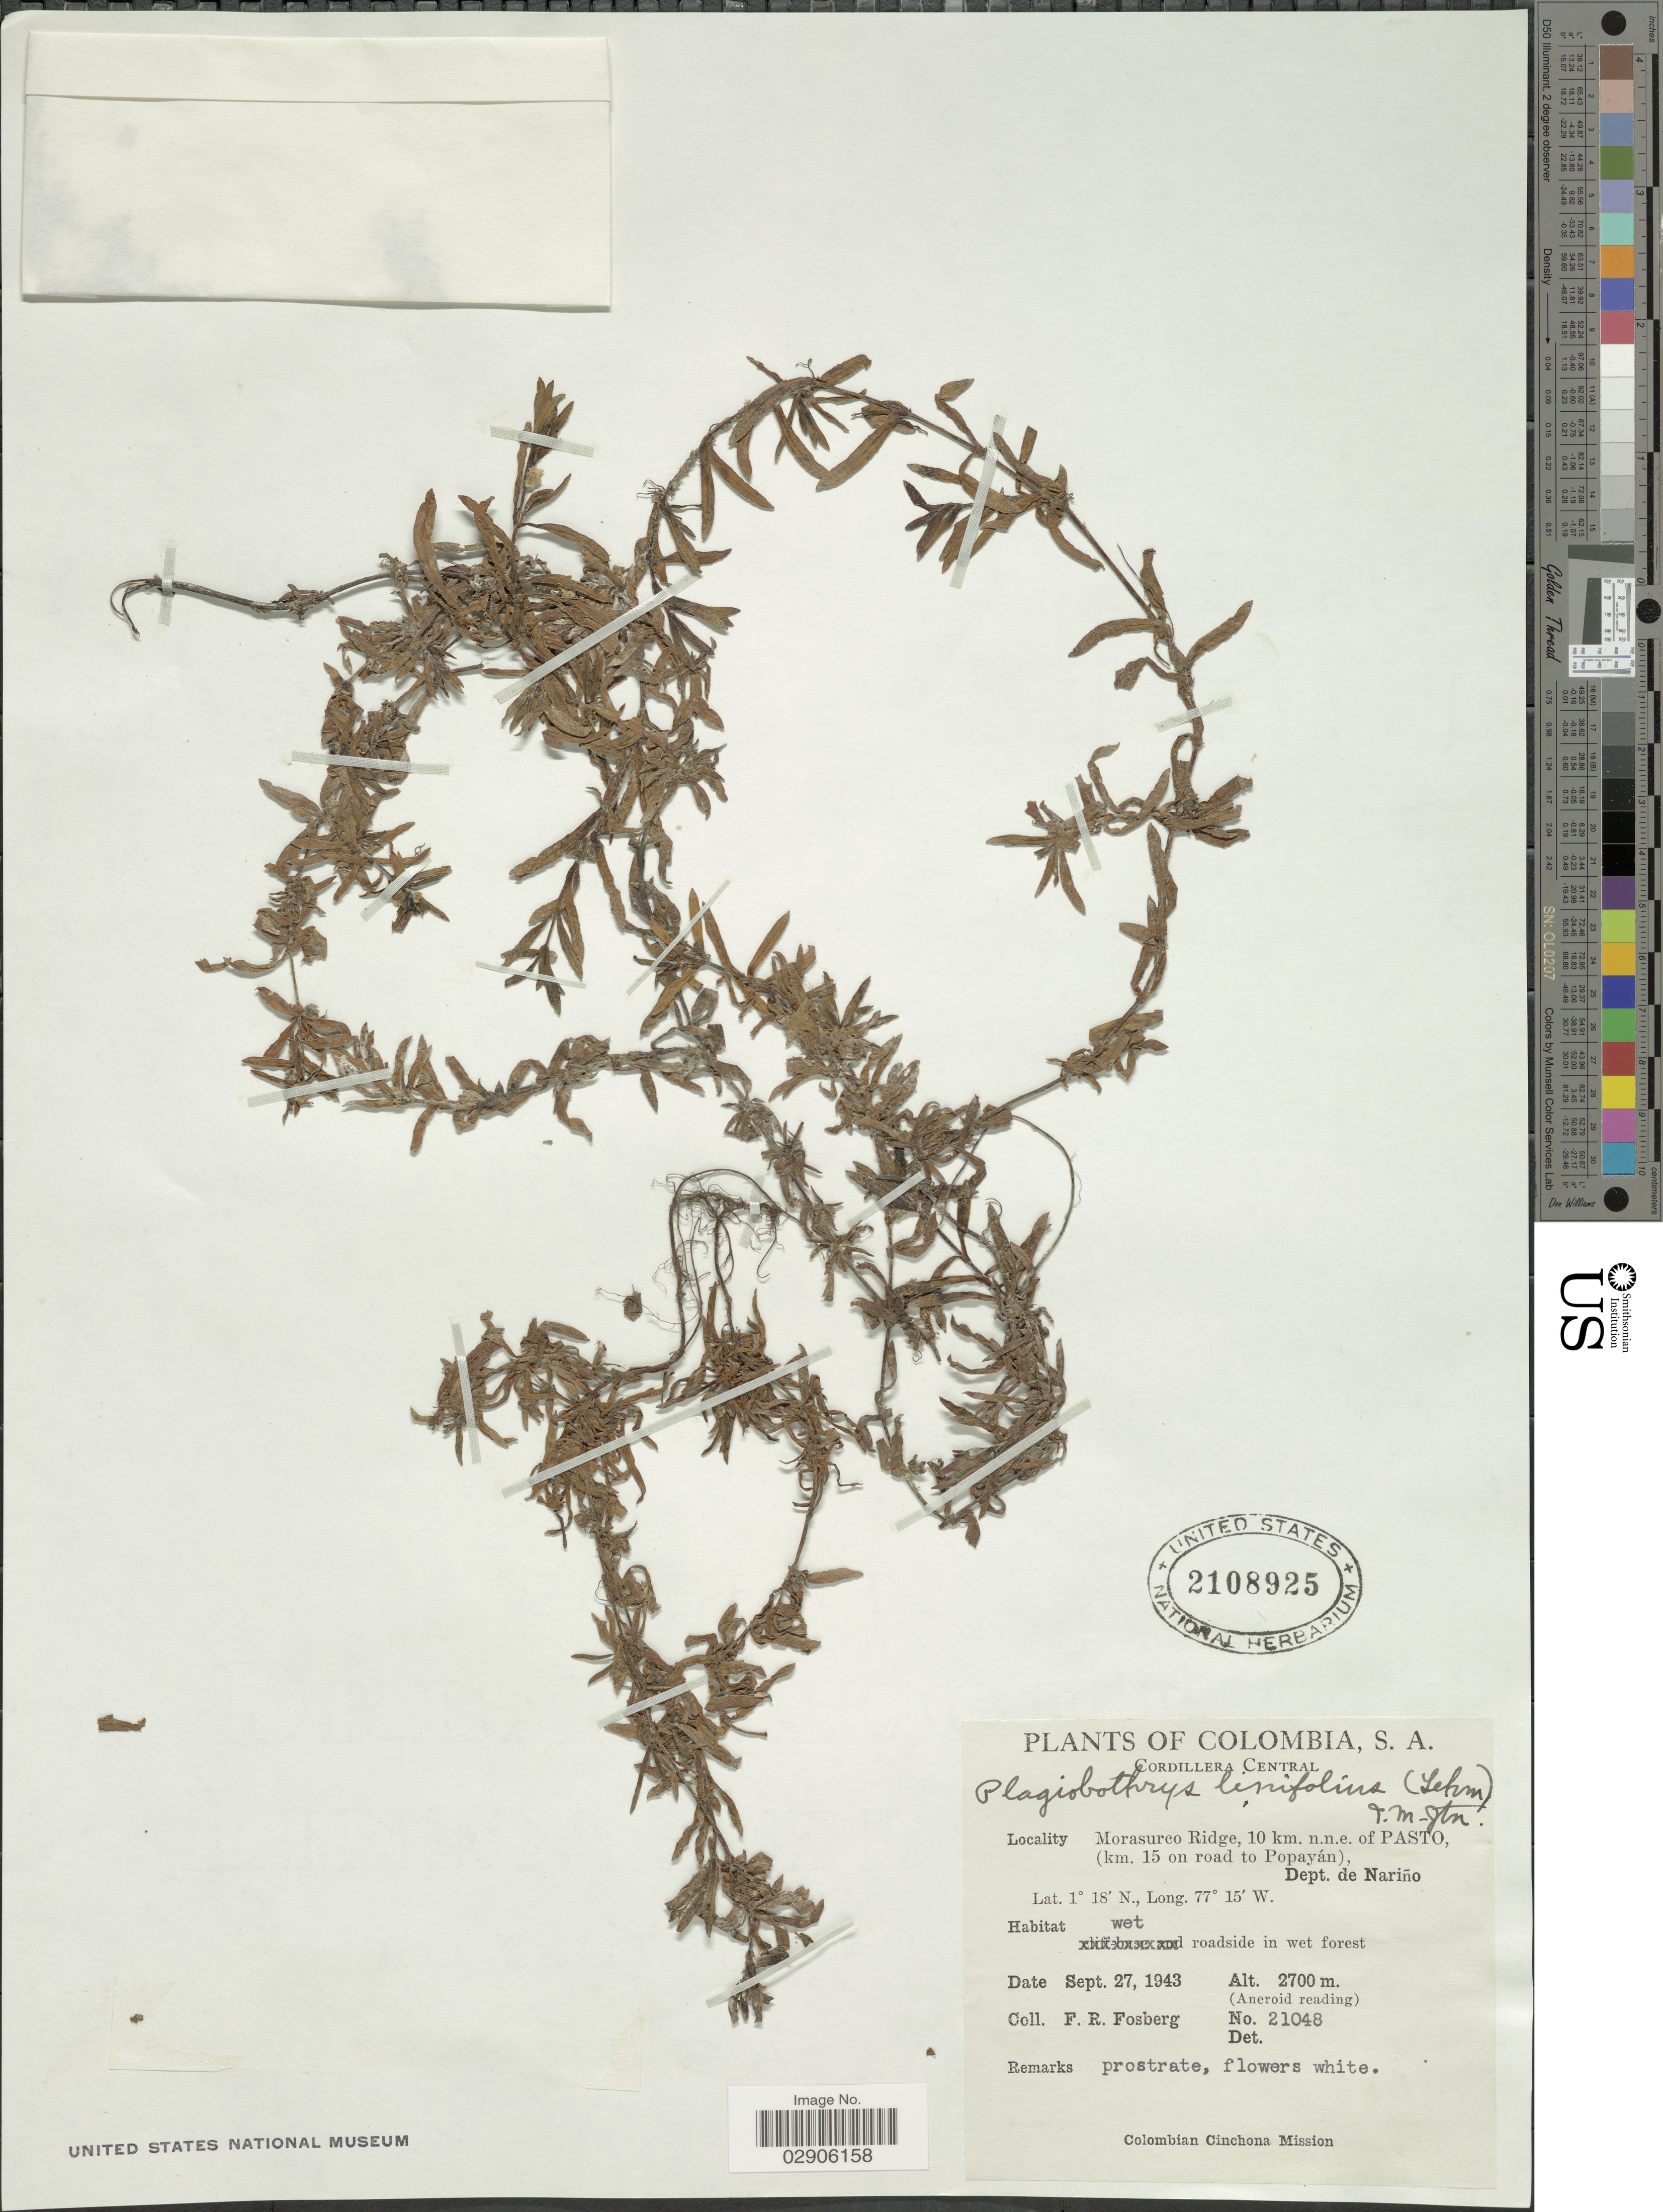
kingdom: Plantae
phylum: Tracheophyta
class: Magnoliopsida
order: Boraginales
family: Boraginaceae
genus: Plagiobothrys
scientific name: Plagiobothrys linifolius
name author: (Willd. ex Lehm.) I.M. Johnst.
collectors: F. R. Fosberg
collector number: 21048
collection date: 1943-09-27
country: Colombia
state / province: Nariño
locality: Cordillera Central, Morasurco Ridge, 10 km. n.n.e. of Pasto, (km. 15 on road to Popayán), Dept. de Nariño.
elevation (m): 2700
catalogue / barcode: US 2108925